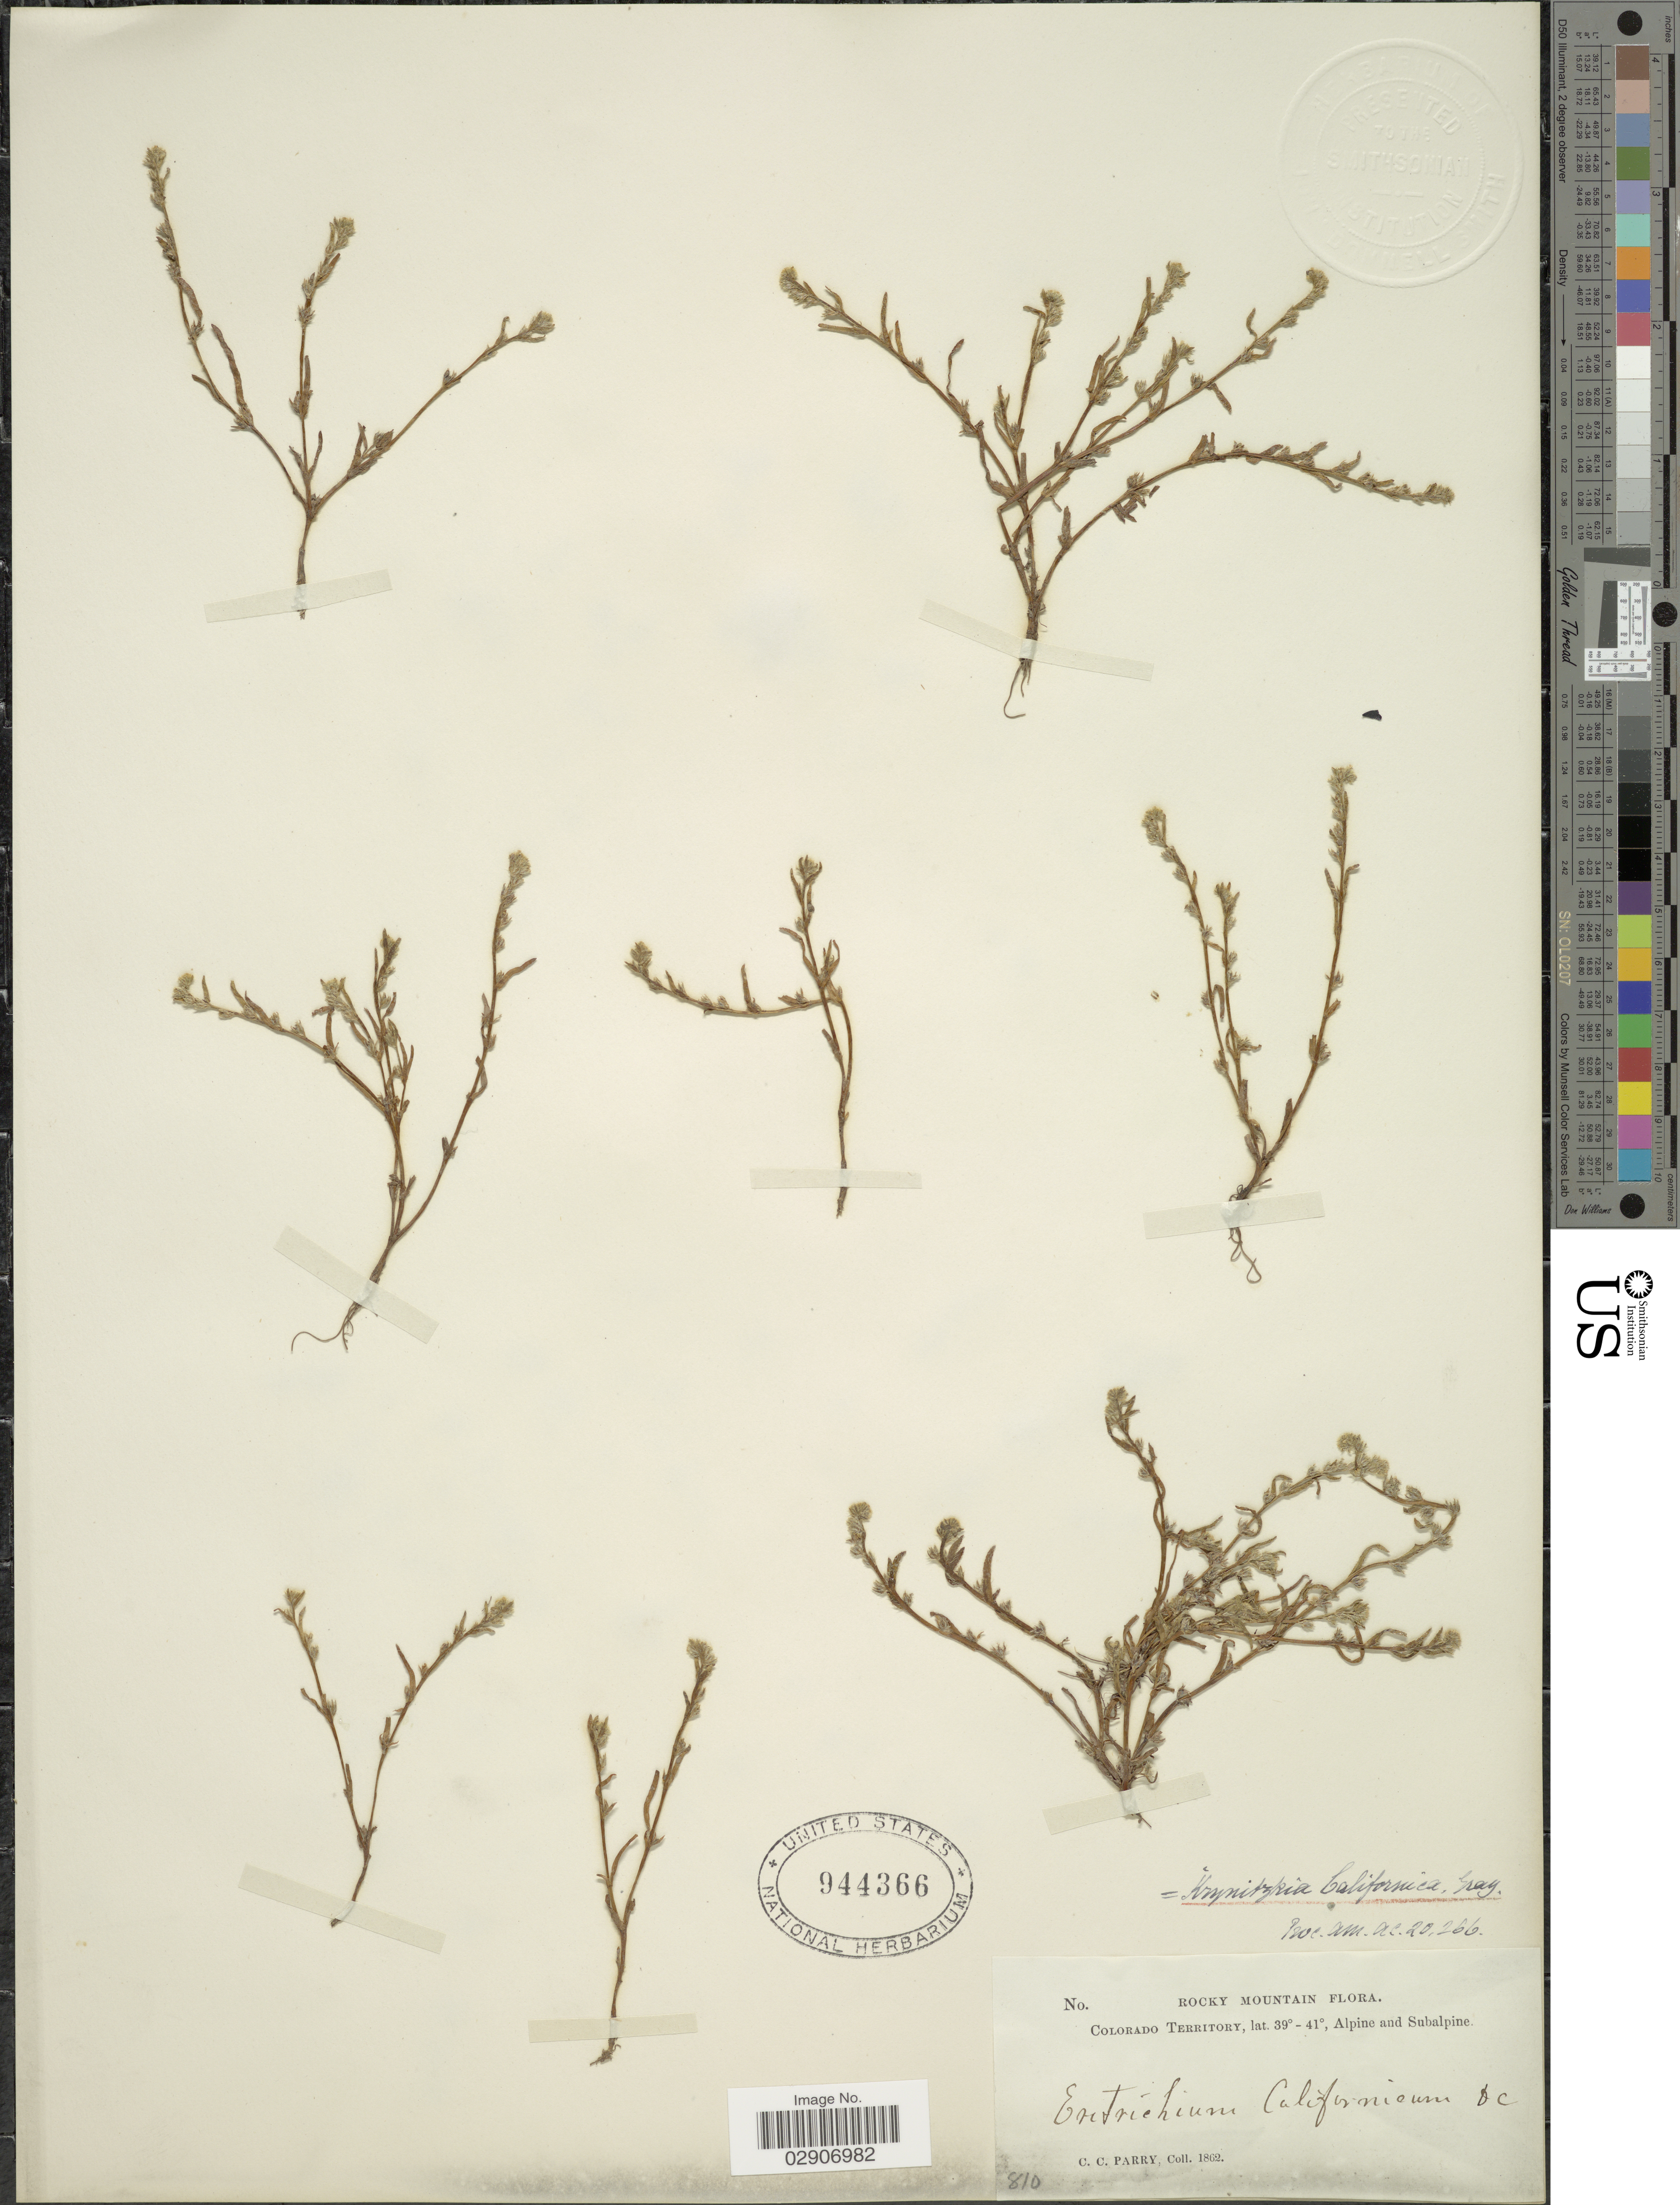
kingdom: Plantae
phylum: Tracheophyta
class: Magnoliopsida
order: Boraginales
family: Boraginaceae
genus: Plagiobothrys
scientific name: Plagiobothrys scouleri var. scouleri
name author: (Hook. & Arn.) I.M. Johnst.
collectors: C. C. Parry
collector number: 810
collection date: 1862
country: United States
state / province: Colorado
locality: Rocky Mountain. Colorado Territory. Alpine and Subalpine.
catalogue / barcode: US 944366